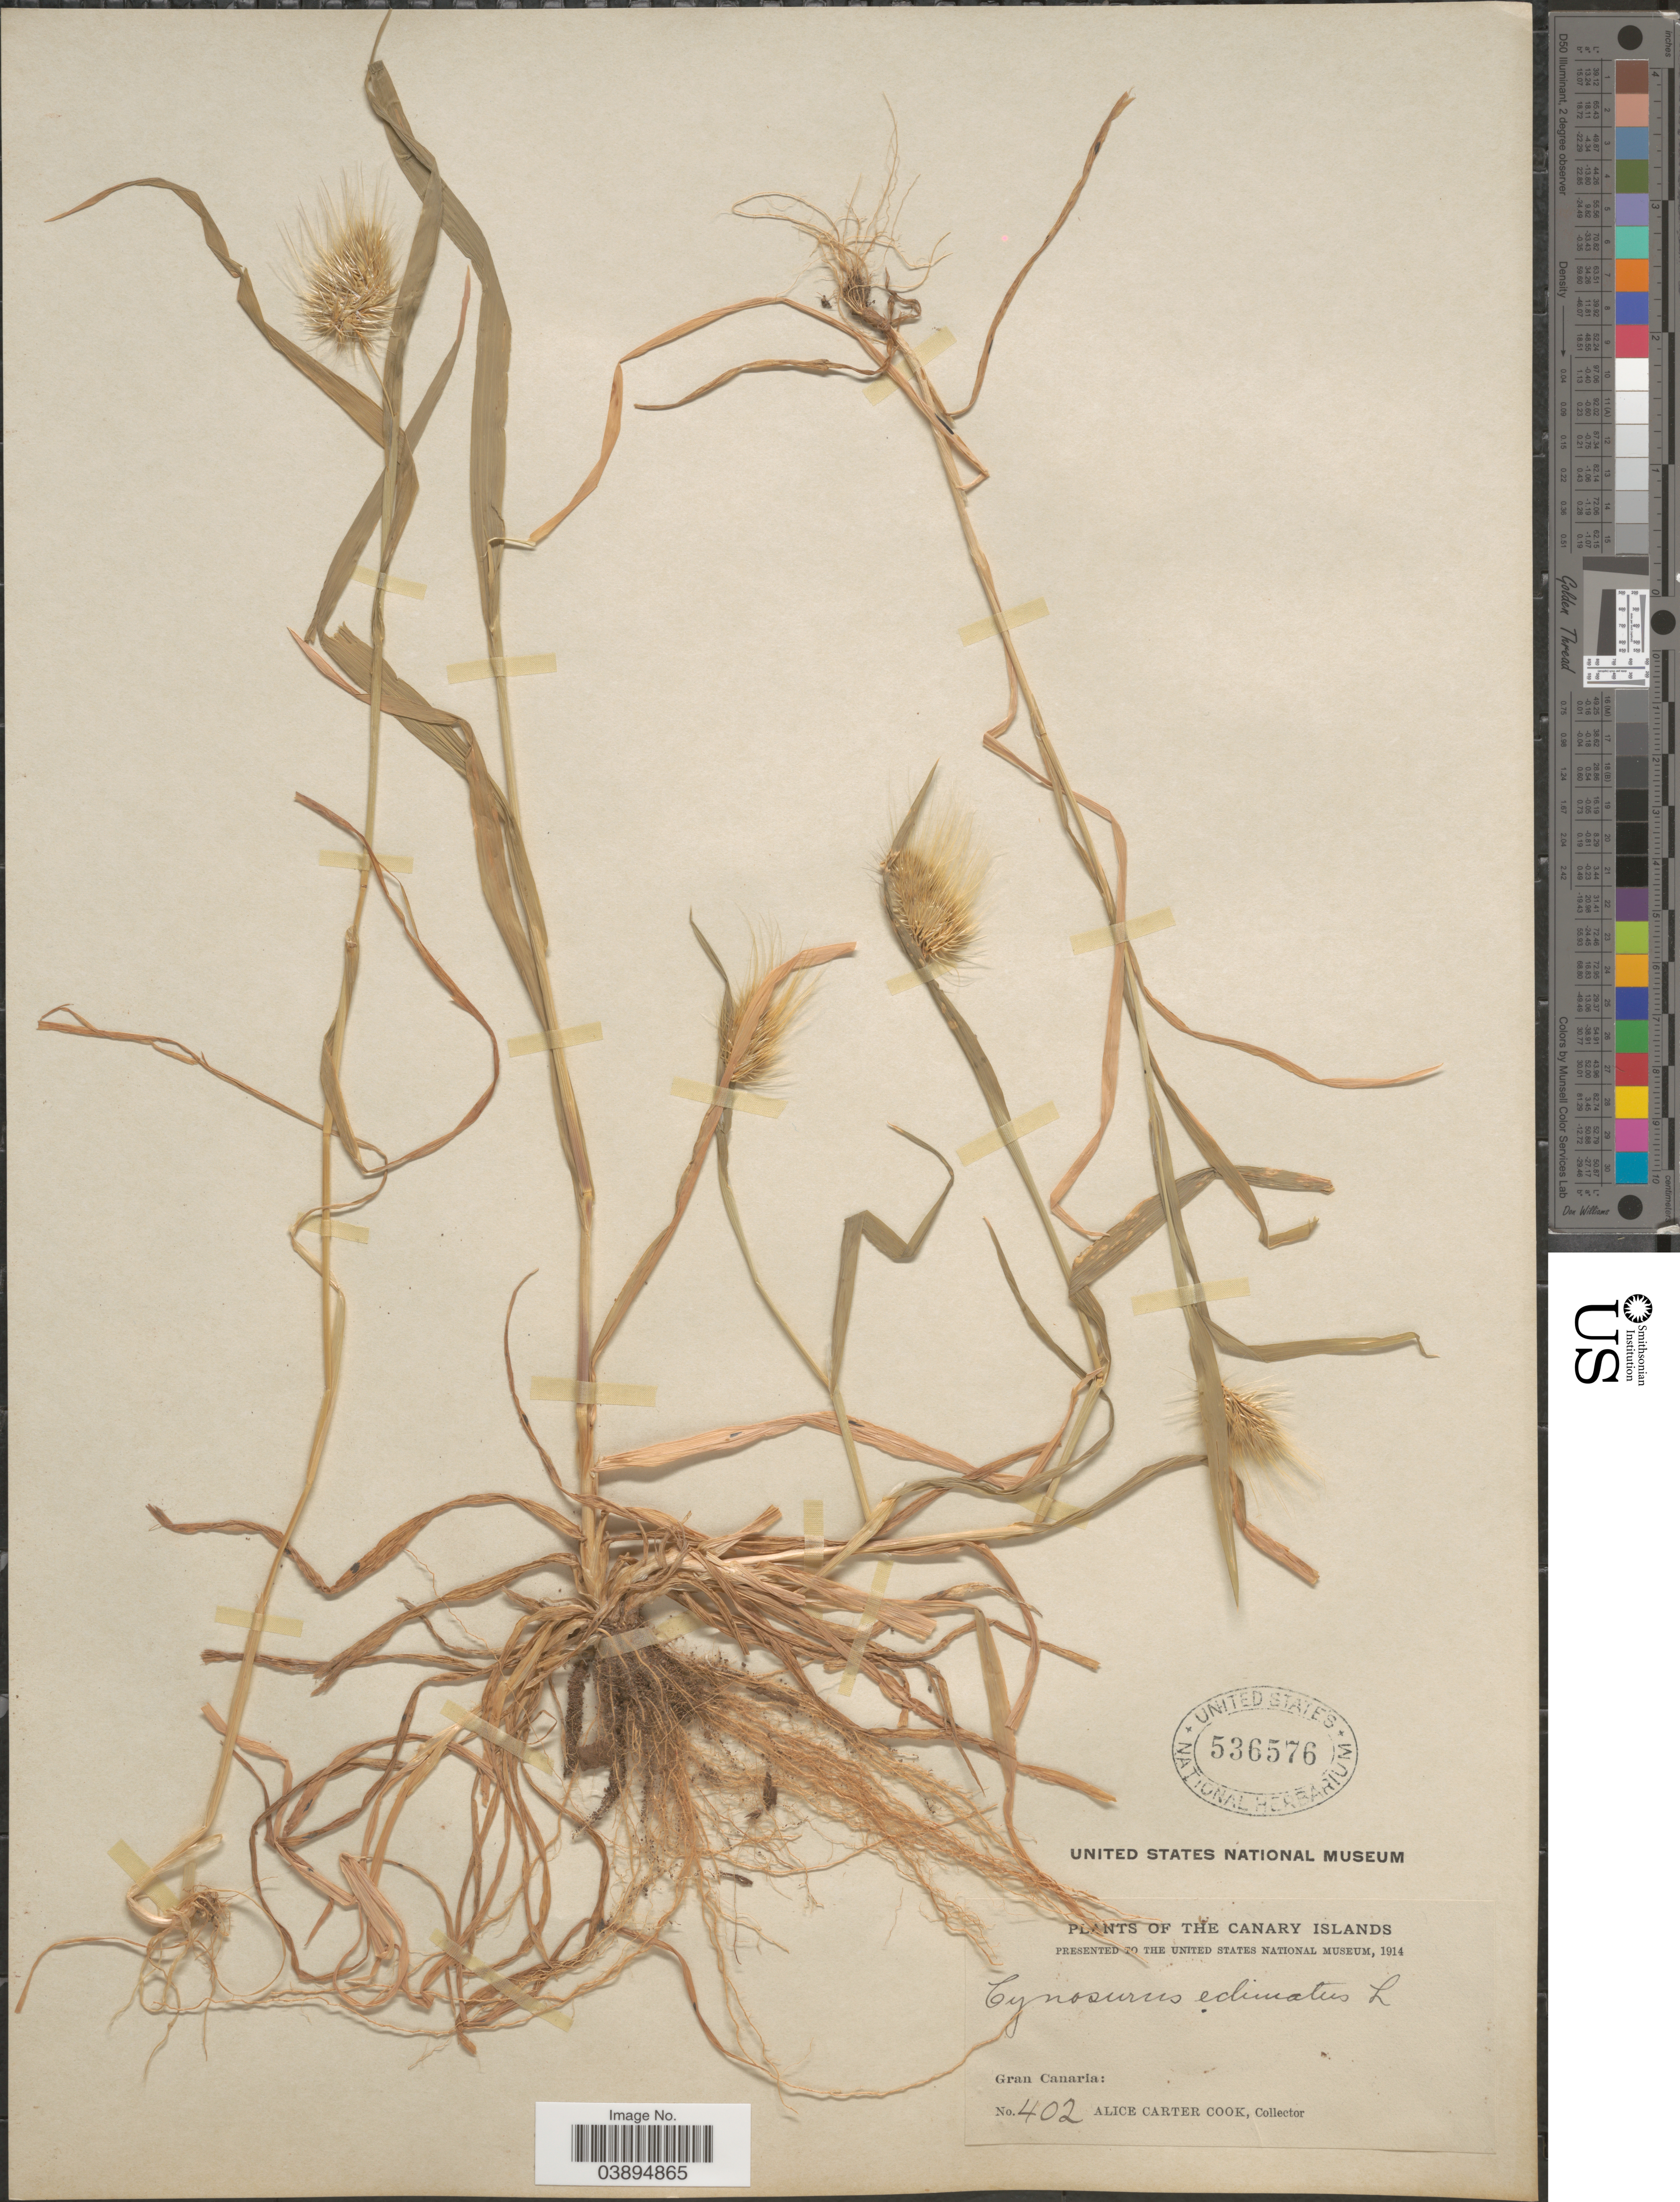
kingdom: Plantae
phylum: Tracheophyta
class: Liliopsida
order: Poales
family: Poaceae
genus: Cynosurus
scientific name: Cynosurus echinatus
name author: L.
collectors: Alice C. Cook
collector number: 402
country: Spain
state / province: Canarias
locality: Canary Islands. Gran Canaria.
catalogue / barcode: US 536576